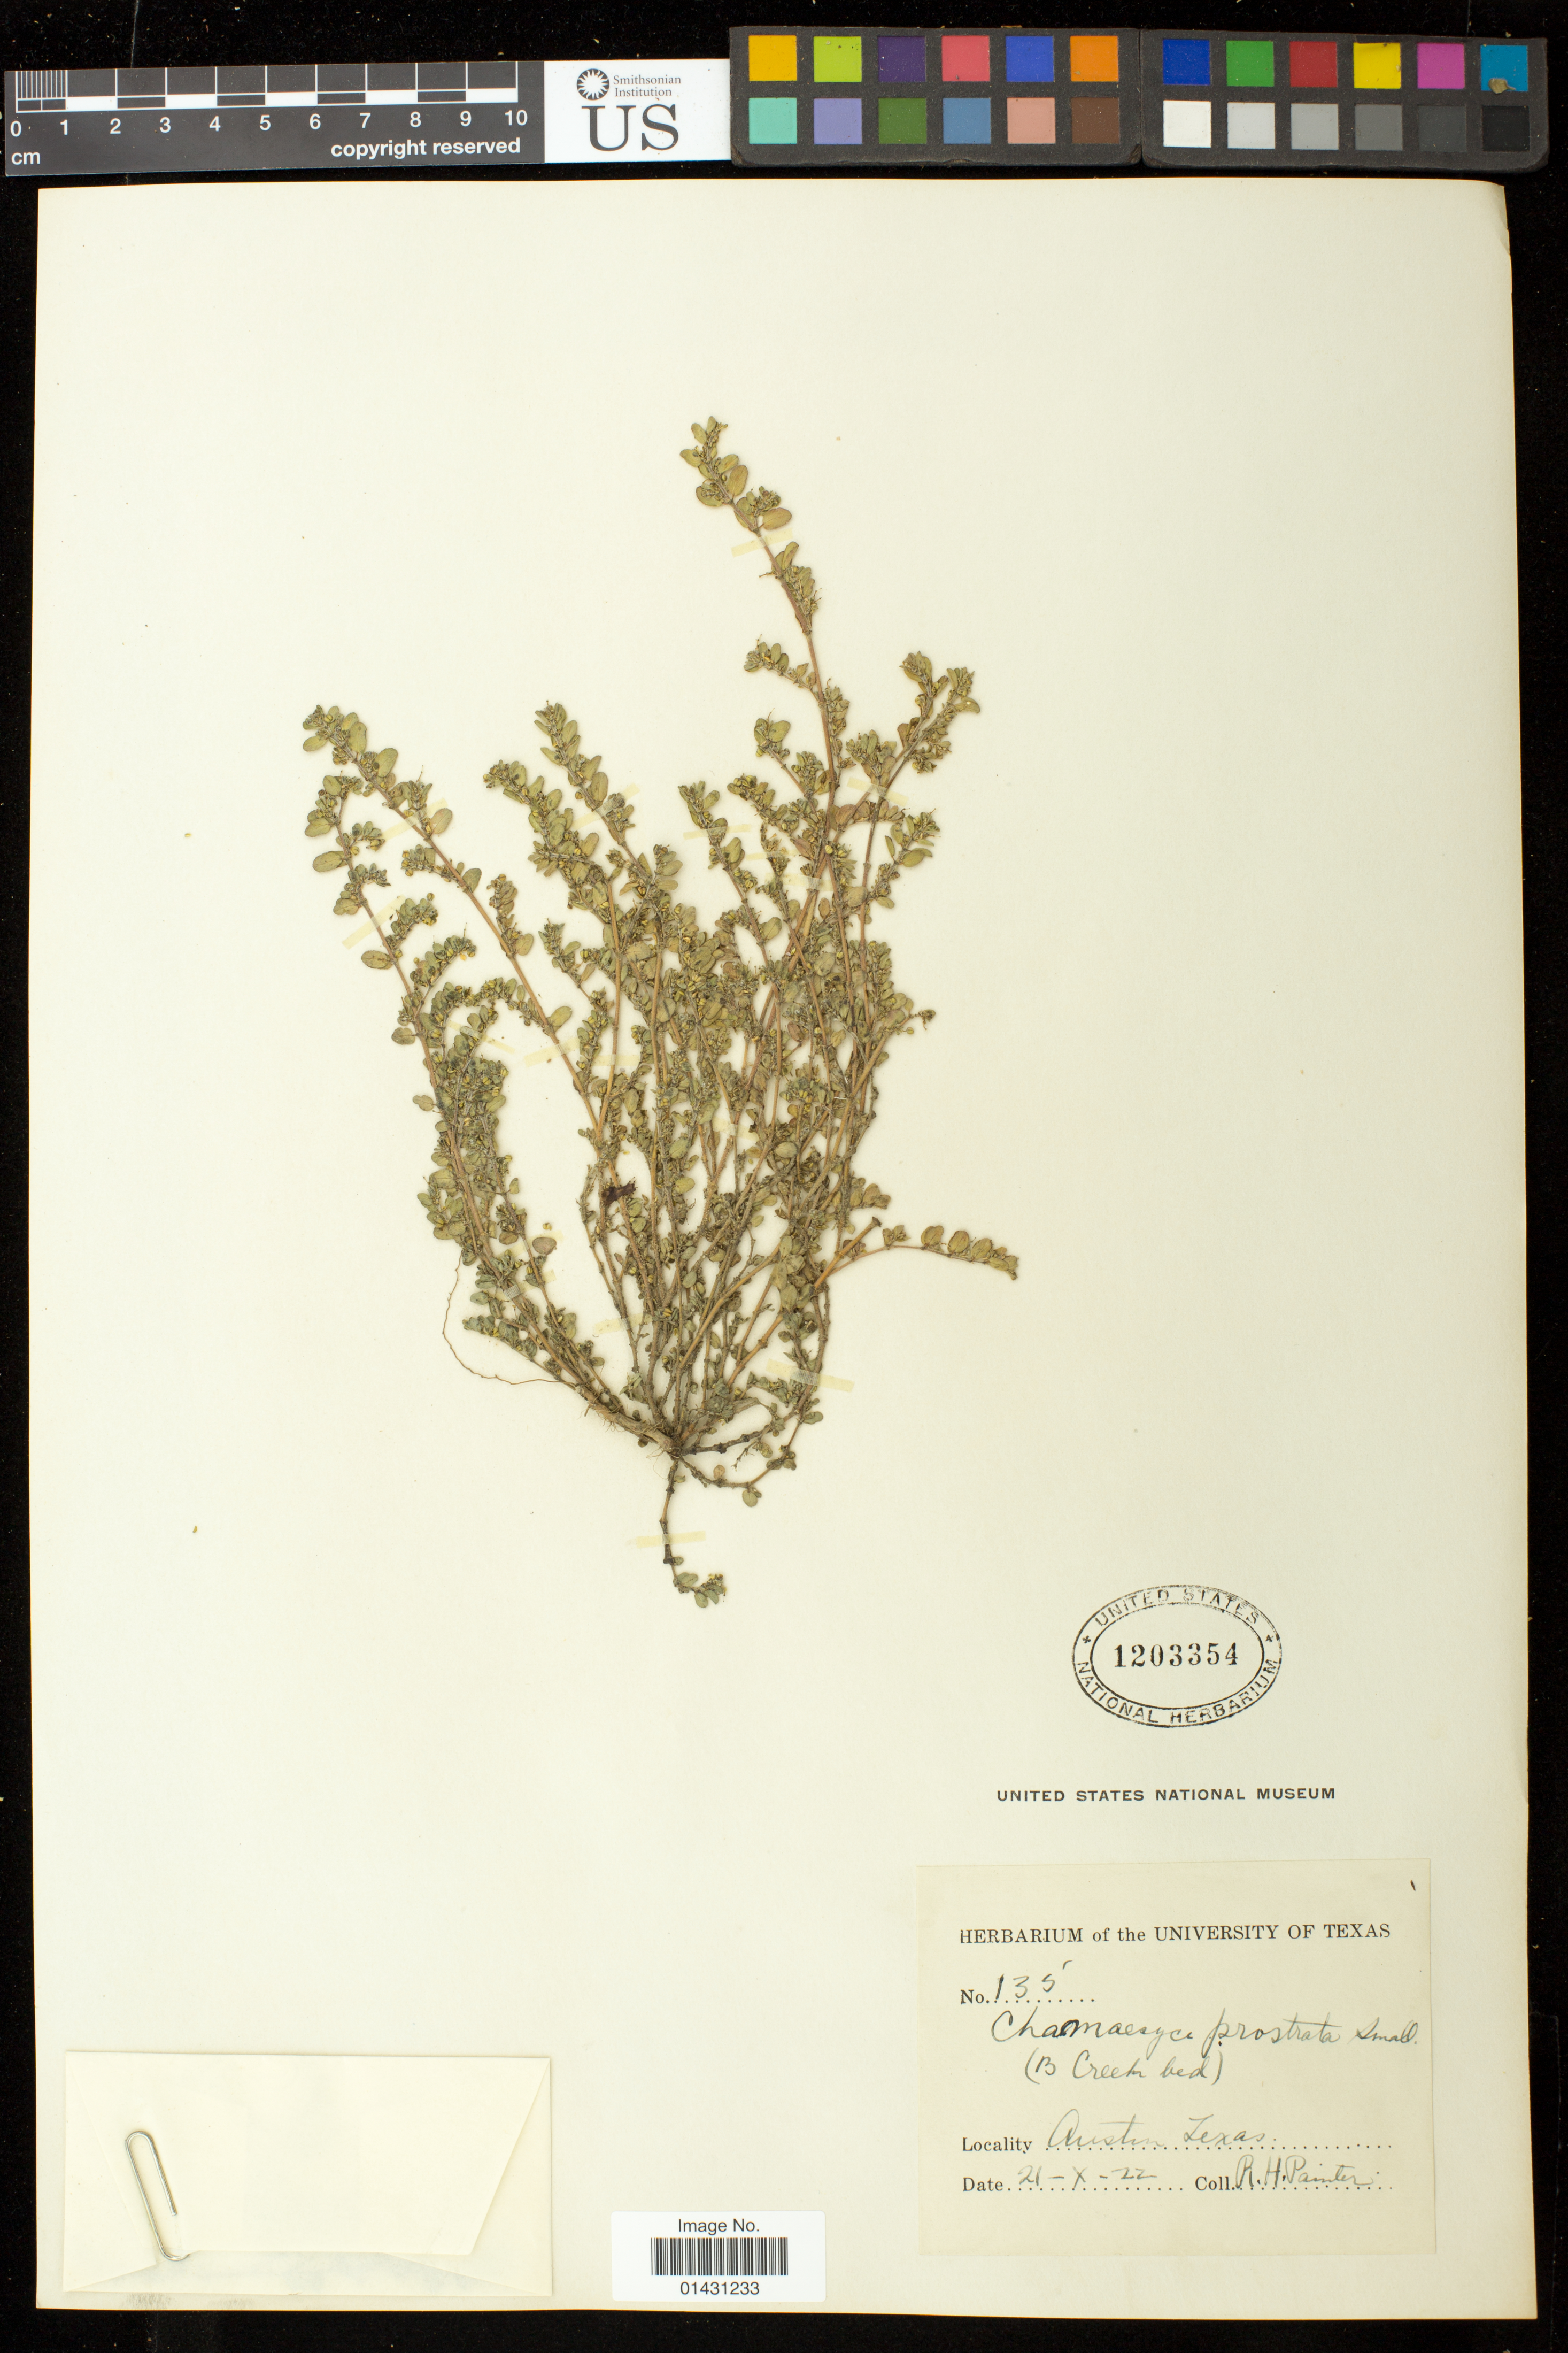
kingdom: Plantae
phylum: Tracheophyta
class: Magnoliopsida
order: Malpighiales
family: Euphorbiaceae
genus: Euphorbia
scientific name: Euphorbia prostrata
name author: Aiton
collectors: Painter, R. H.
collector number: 135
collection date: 1922-10-21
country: United States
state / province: Texas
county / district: Travis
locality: Austin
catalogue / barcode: US 1203354